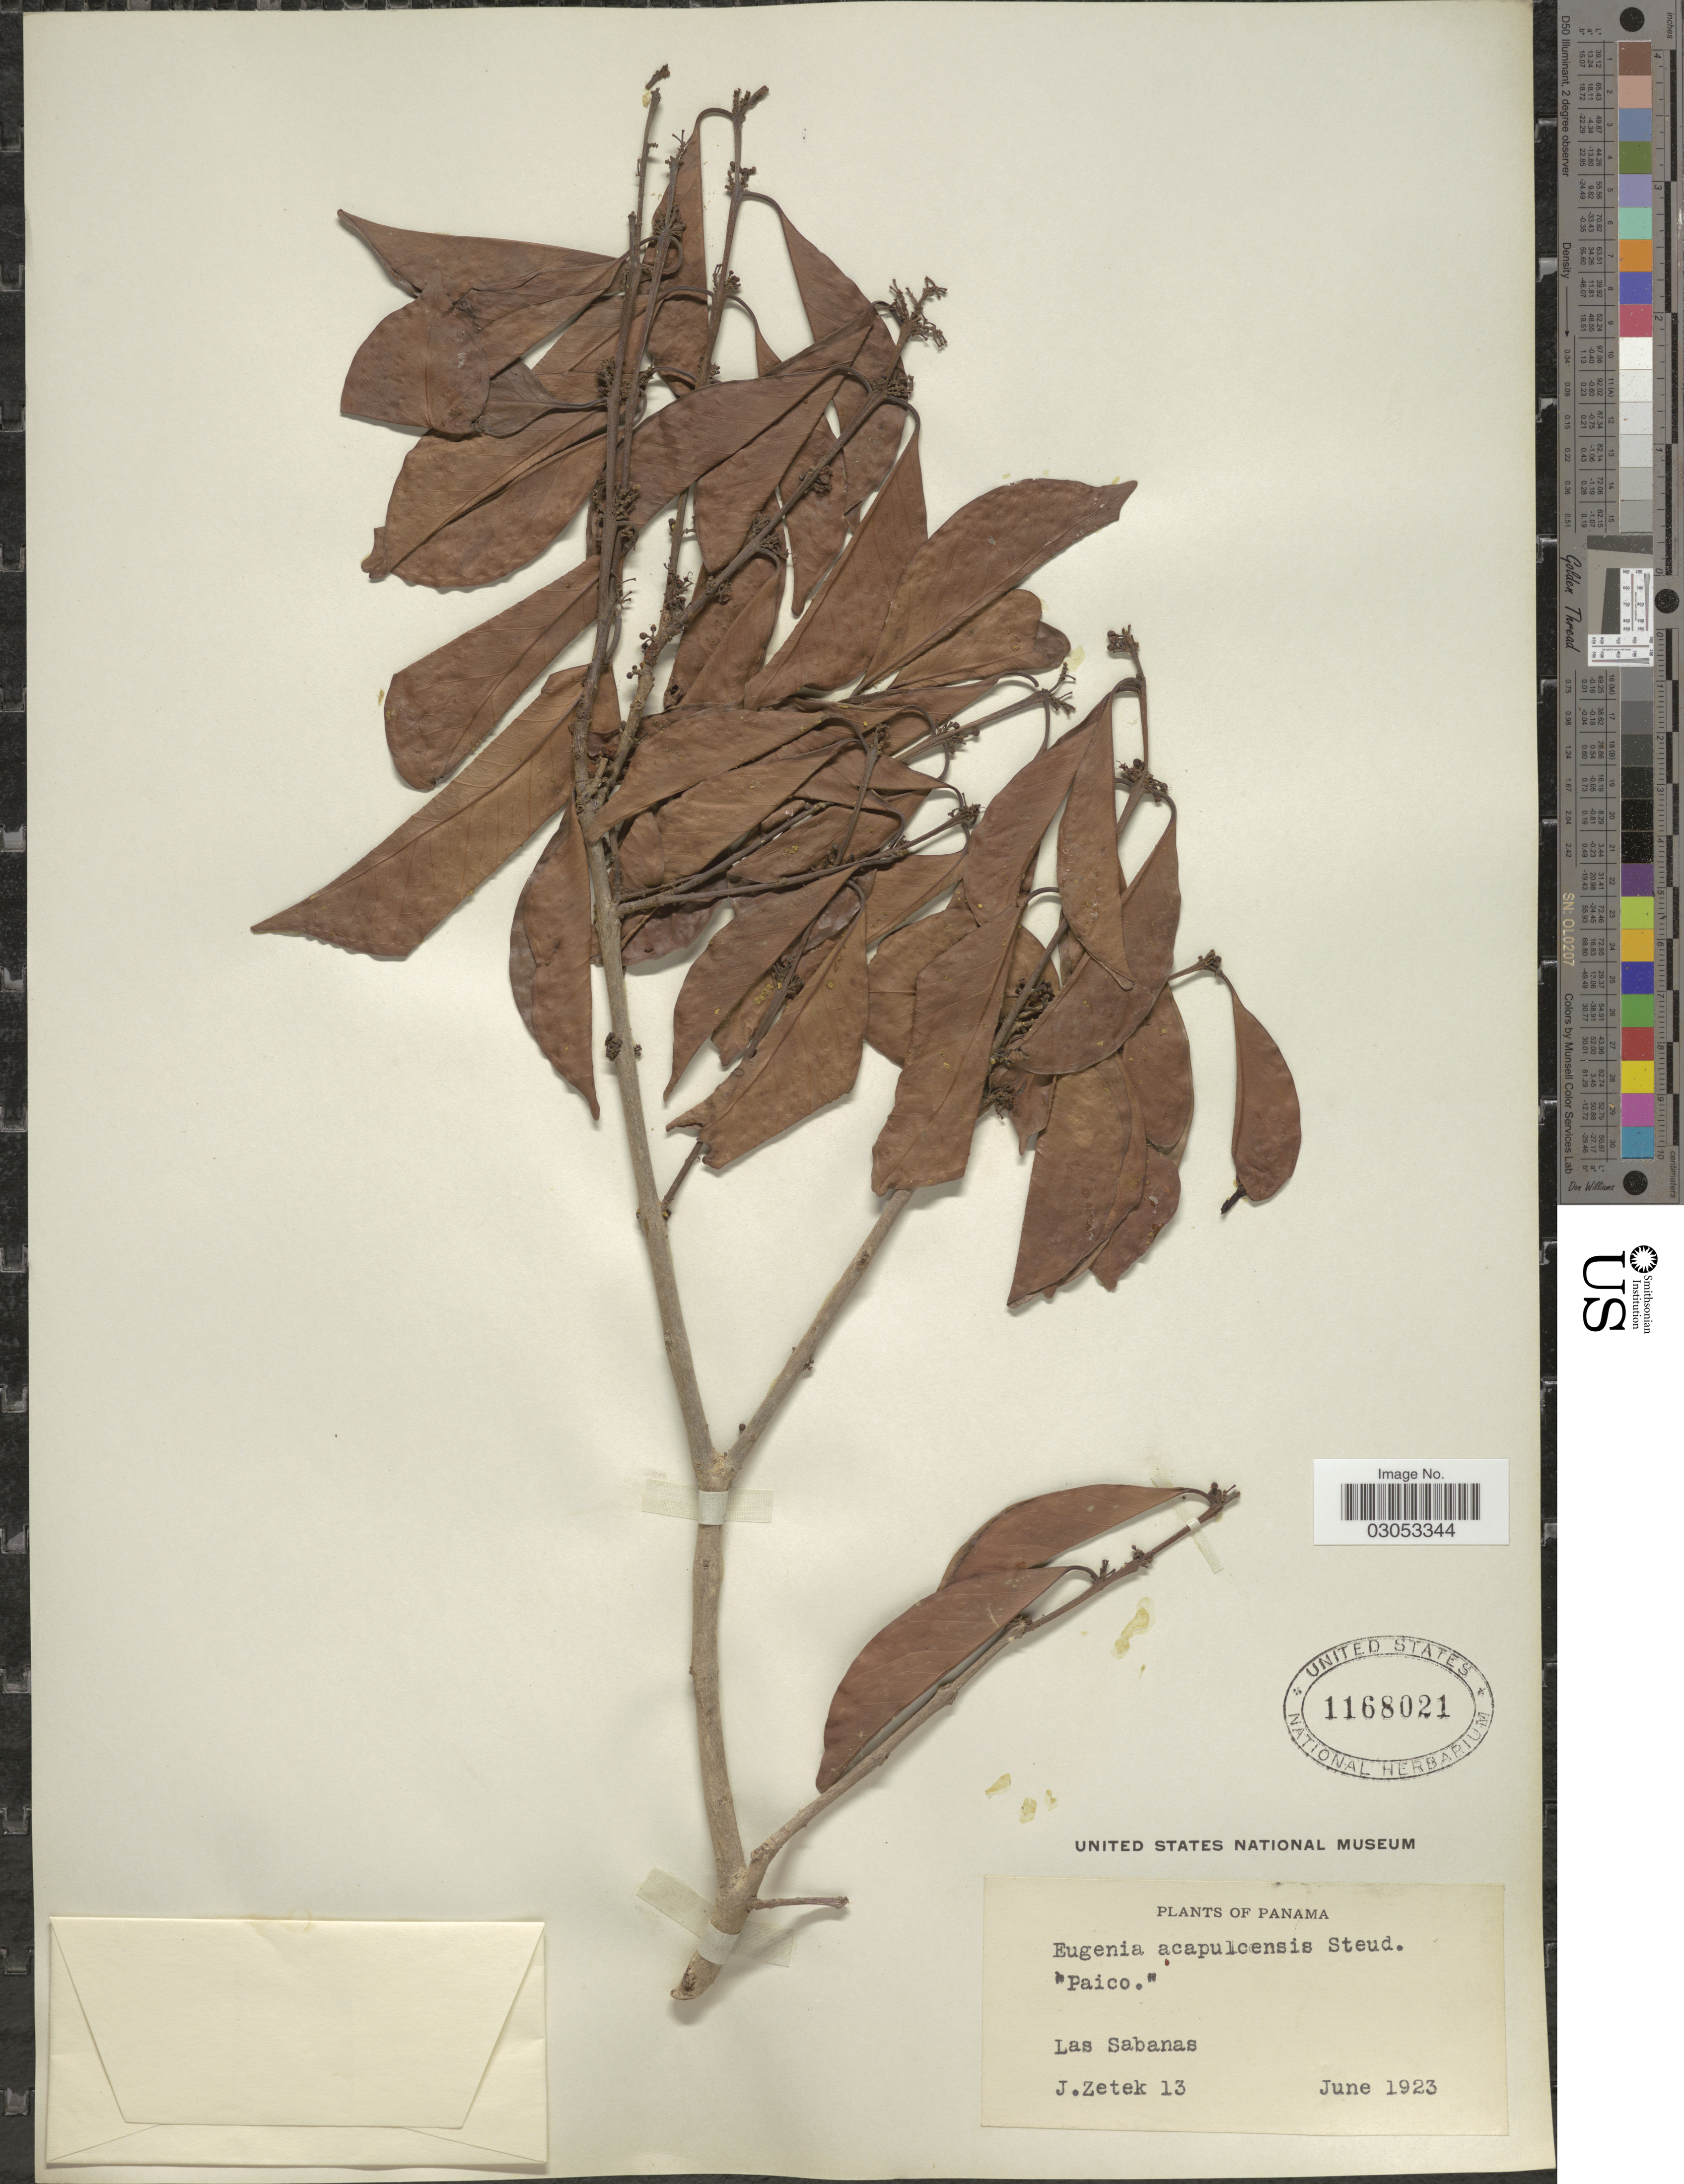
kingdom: Plantae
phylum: Tracheophyta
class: Magnoliopsida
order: Myrtales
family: Myrtaceae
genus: Eugenia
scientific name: Eugenia acapulcensis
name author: Steud.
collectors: J. Zetek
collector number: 13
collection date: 1923-06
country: Panama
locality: Las Sabanas.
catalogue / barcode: US 1168021